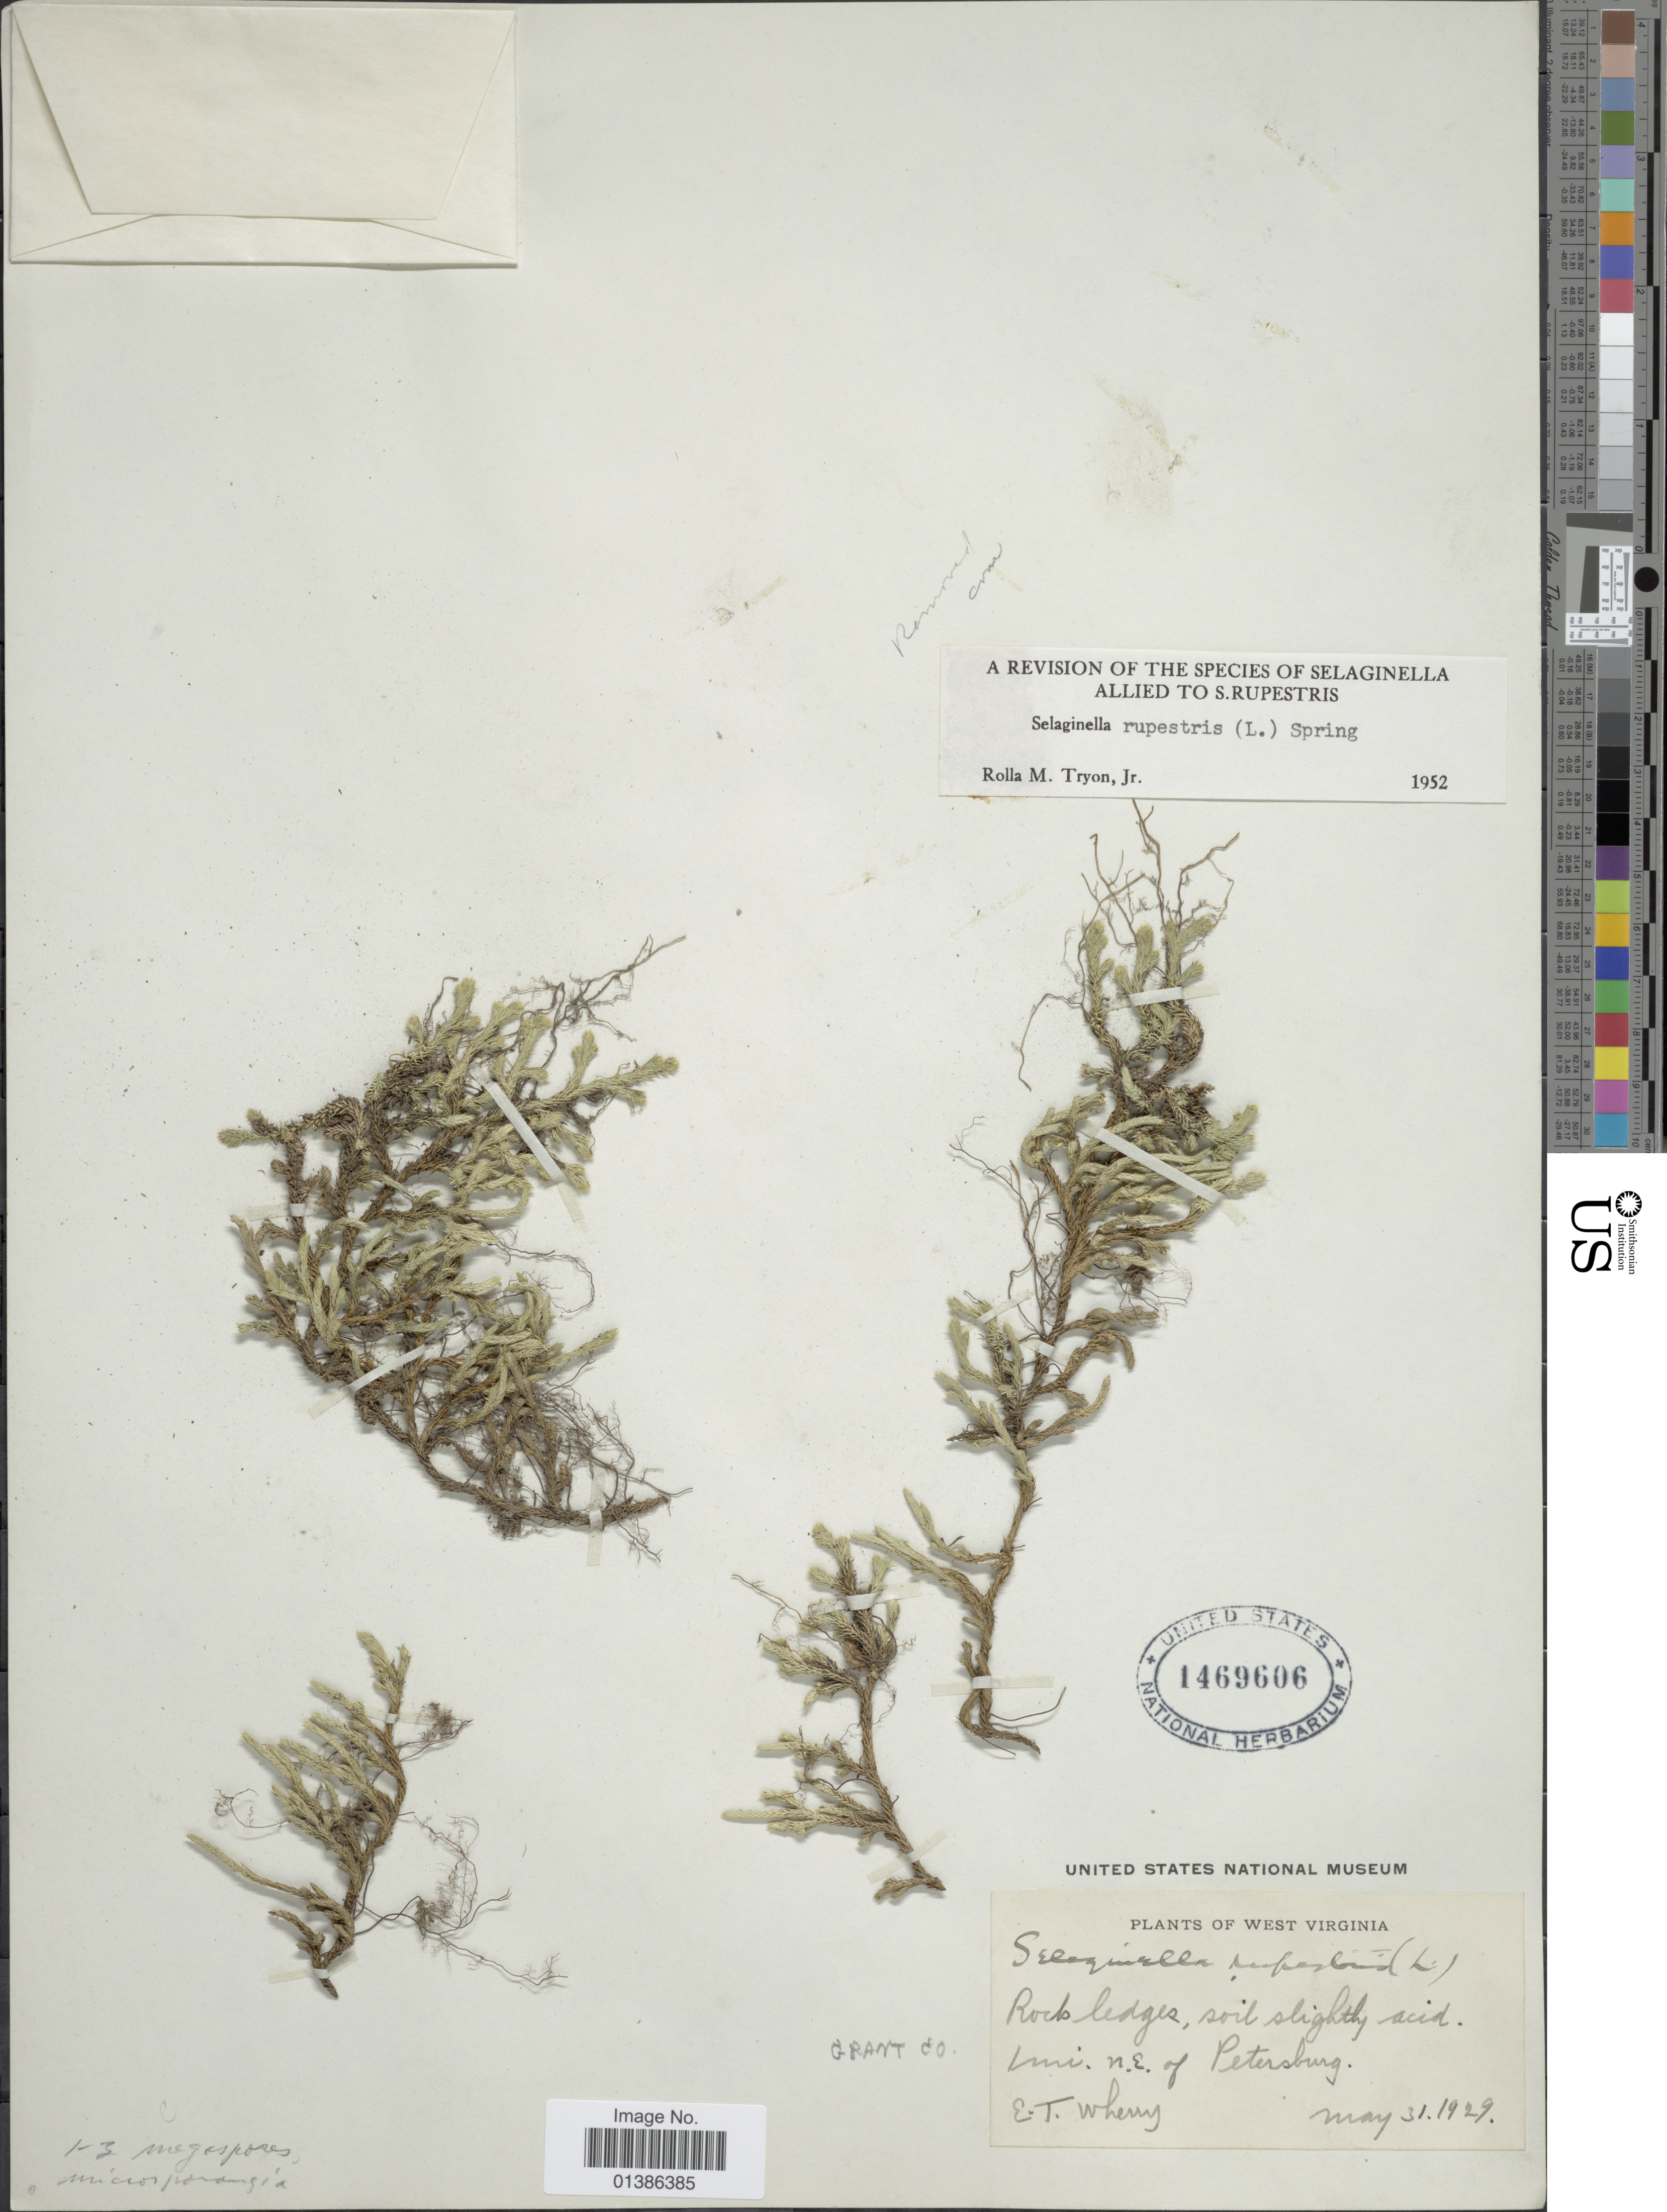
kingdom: Plantae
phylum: Tracheophyta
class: Lycopodiopsida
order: Selaginellales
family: Selaginellaceae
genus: Selaginella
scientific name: Selaginella rupestris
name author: (L.) Spring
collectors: E. T. Wherry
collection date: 1929-05-31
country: United States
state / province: West Virginia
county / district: Grant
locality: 1 mi. NE of Petersburg,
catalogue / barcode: US 1469606